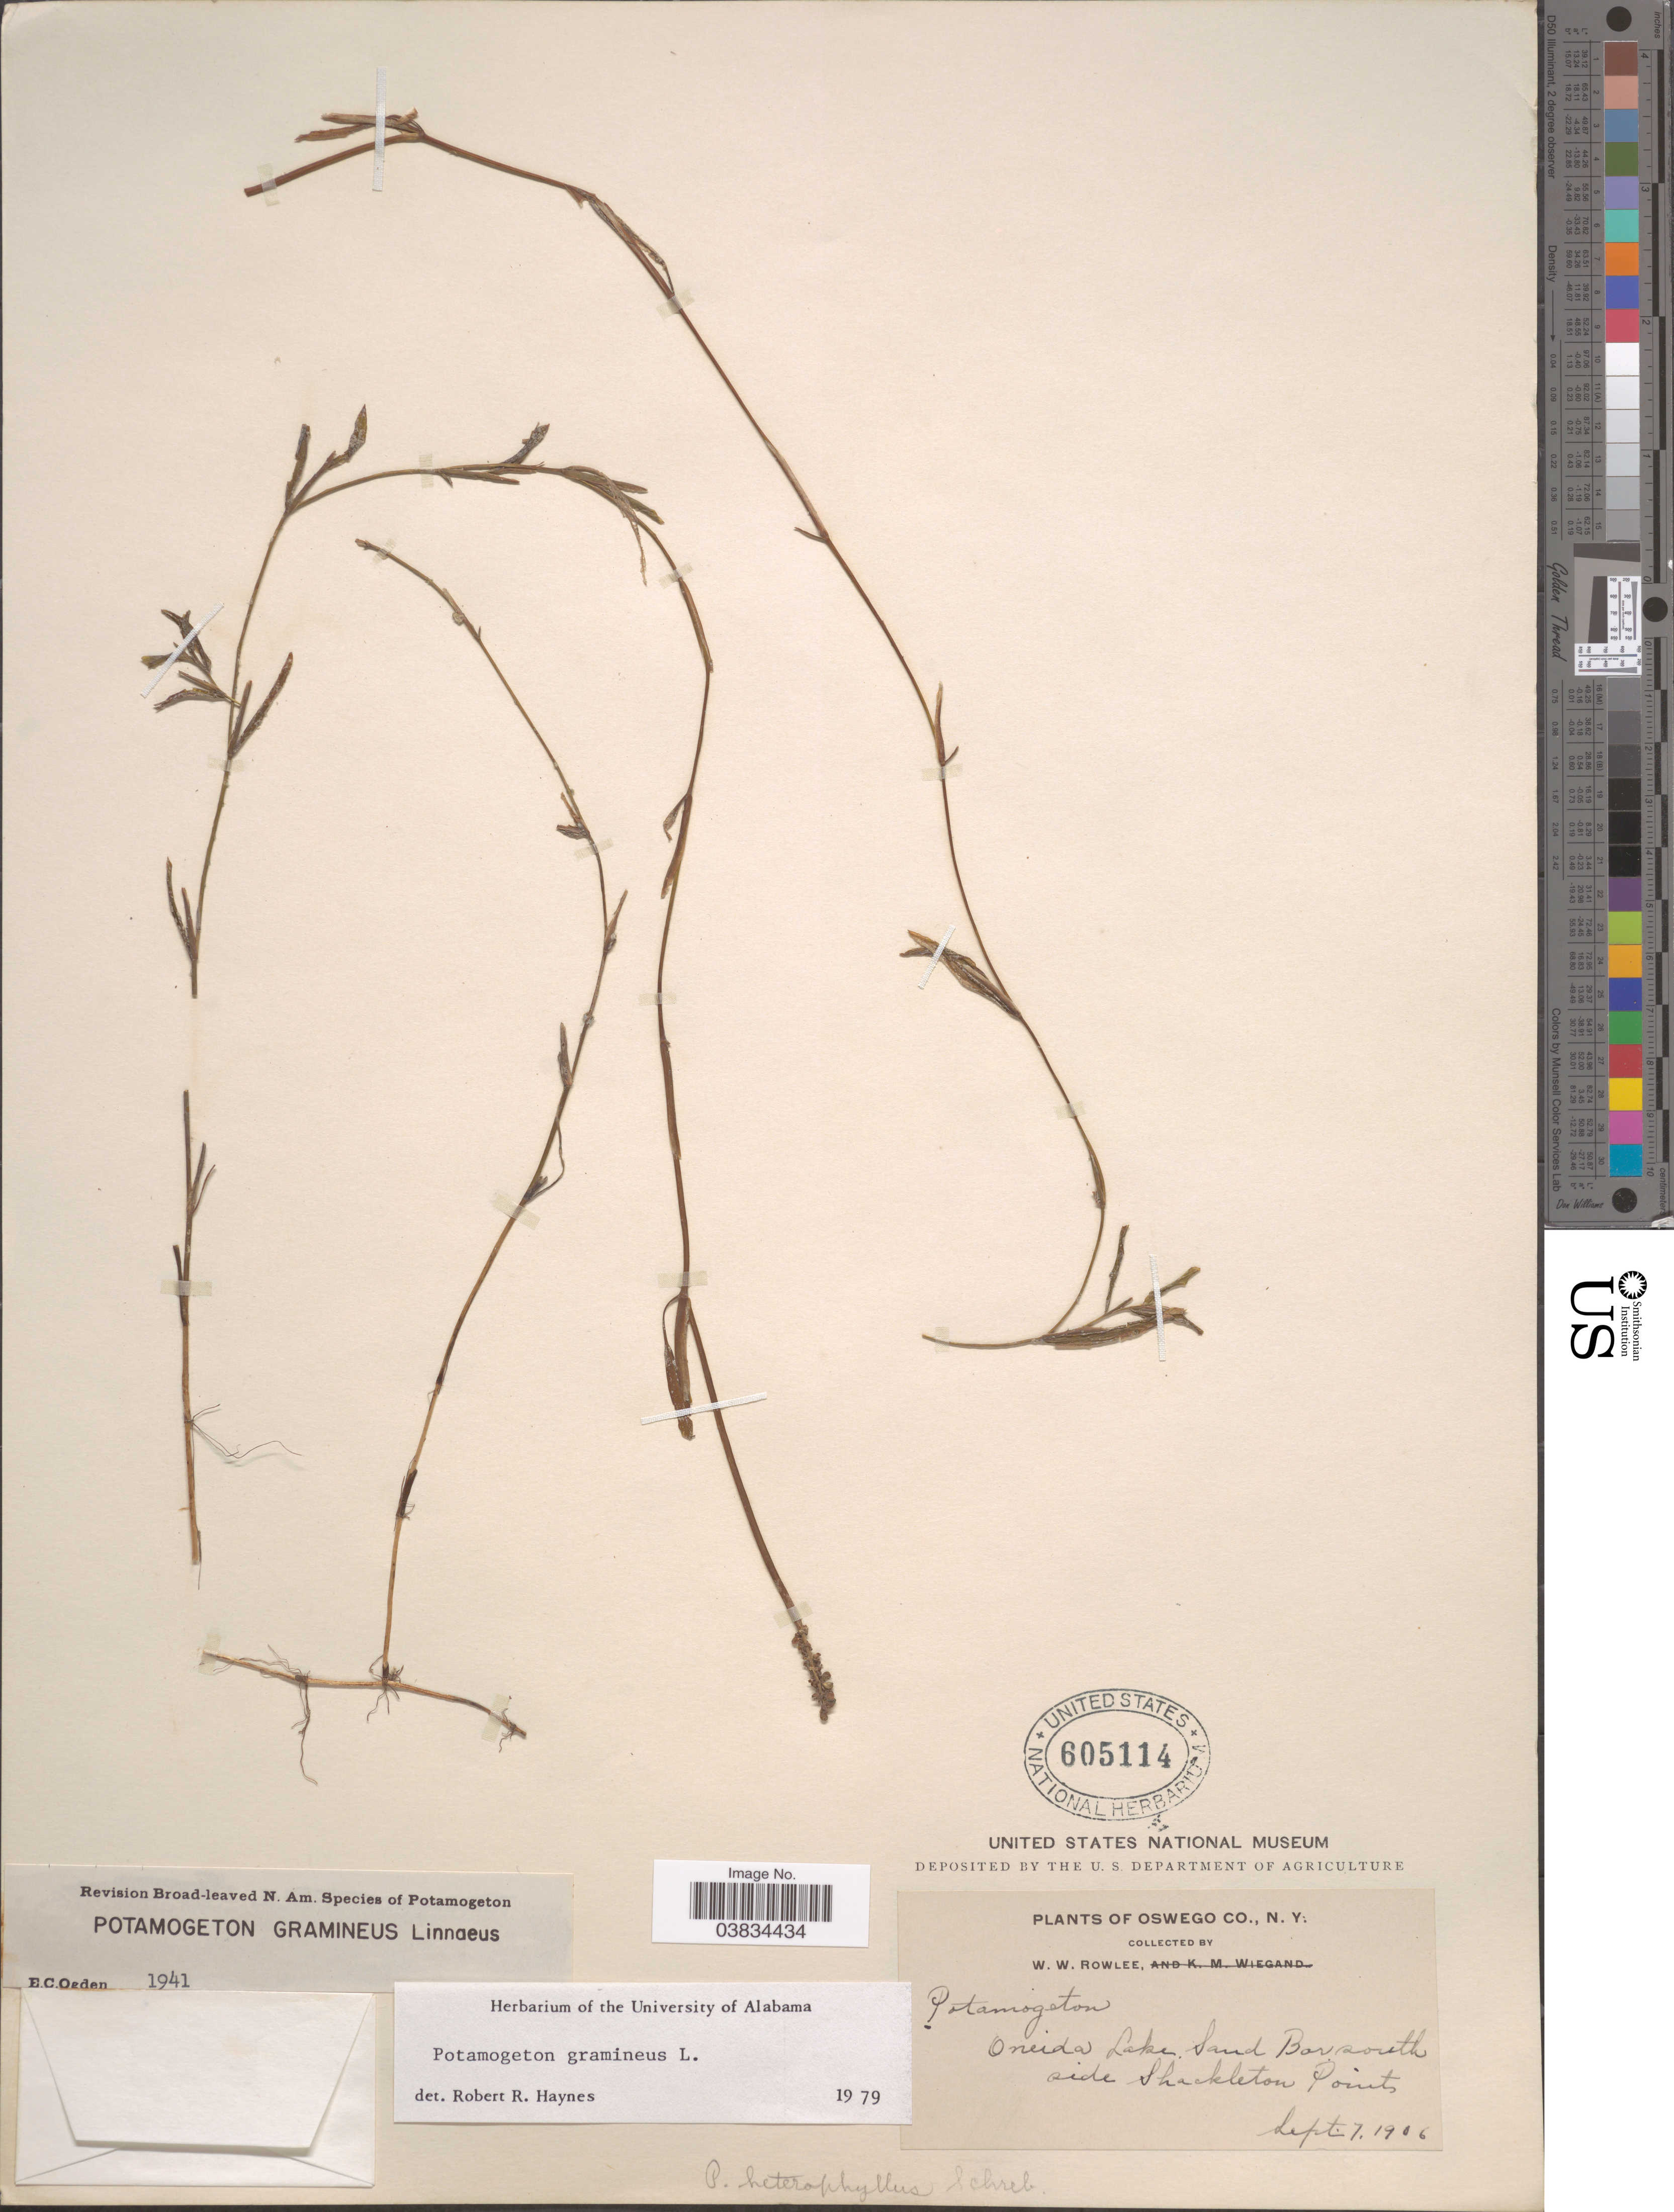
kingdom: Plantae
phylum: Tracheophyta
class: Liliopsida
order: Alismatales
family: Potamogetonaceae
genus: Potamogeton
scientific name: Potamogeton gramineus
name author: L.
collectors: W. W. Rowlee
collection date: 1906-09-07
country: United States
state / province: New York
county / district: Oneida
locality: Oswego Co. Oneida Lake, Sand Bar south side Shackleton Points.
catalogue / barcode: US 605114